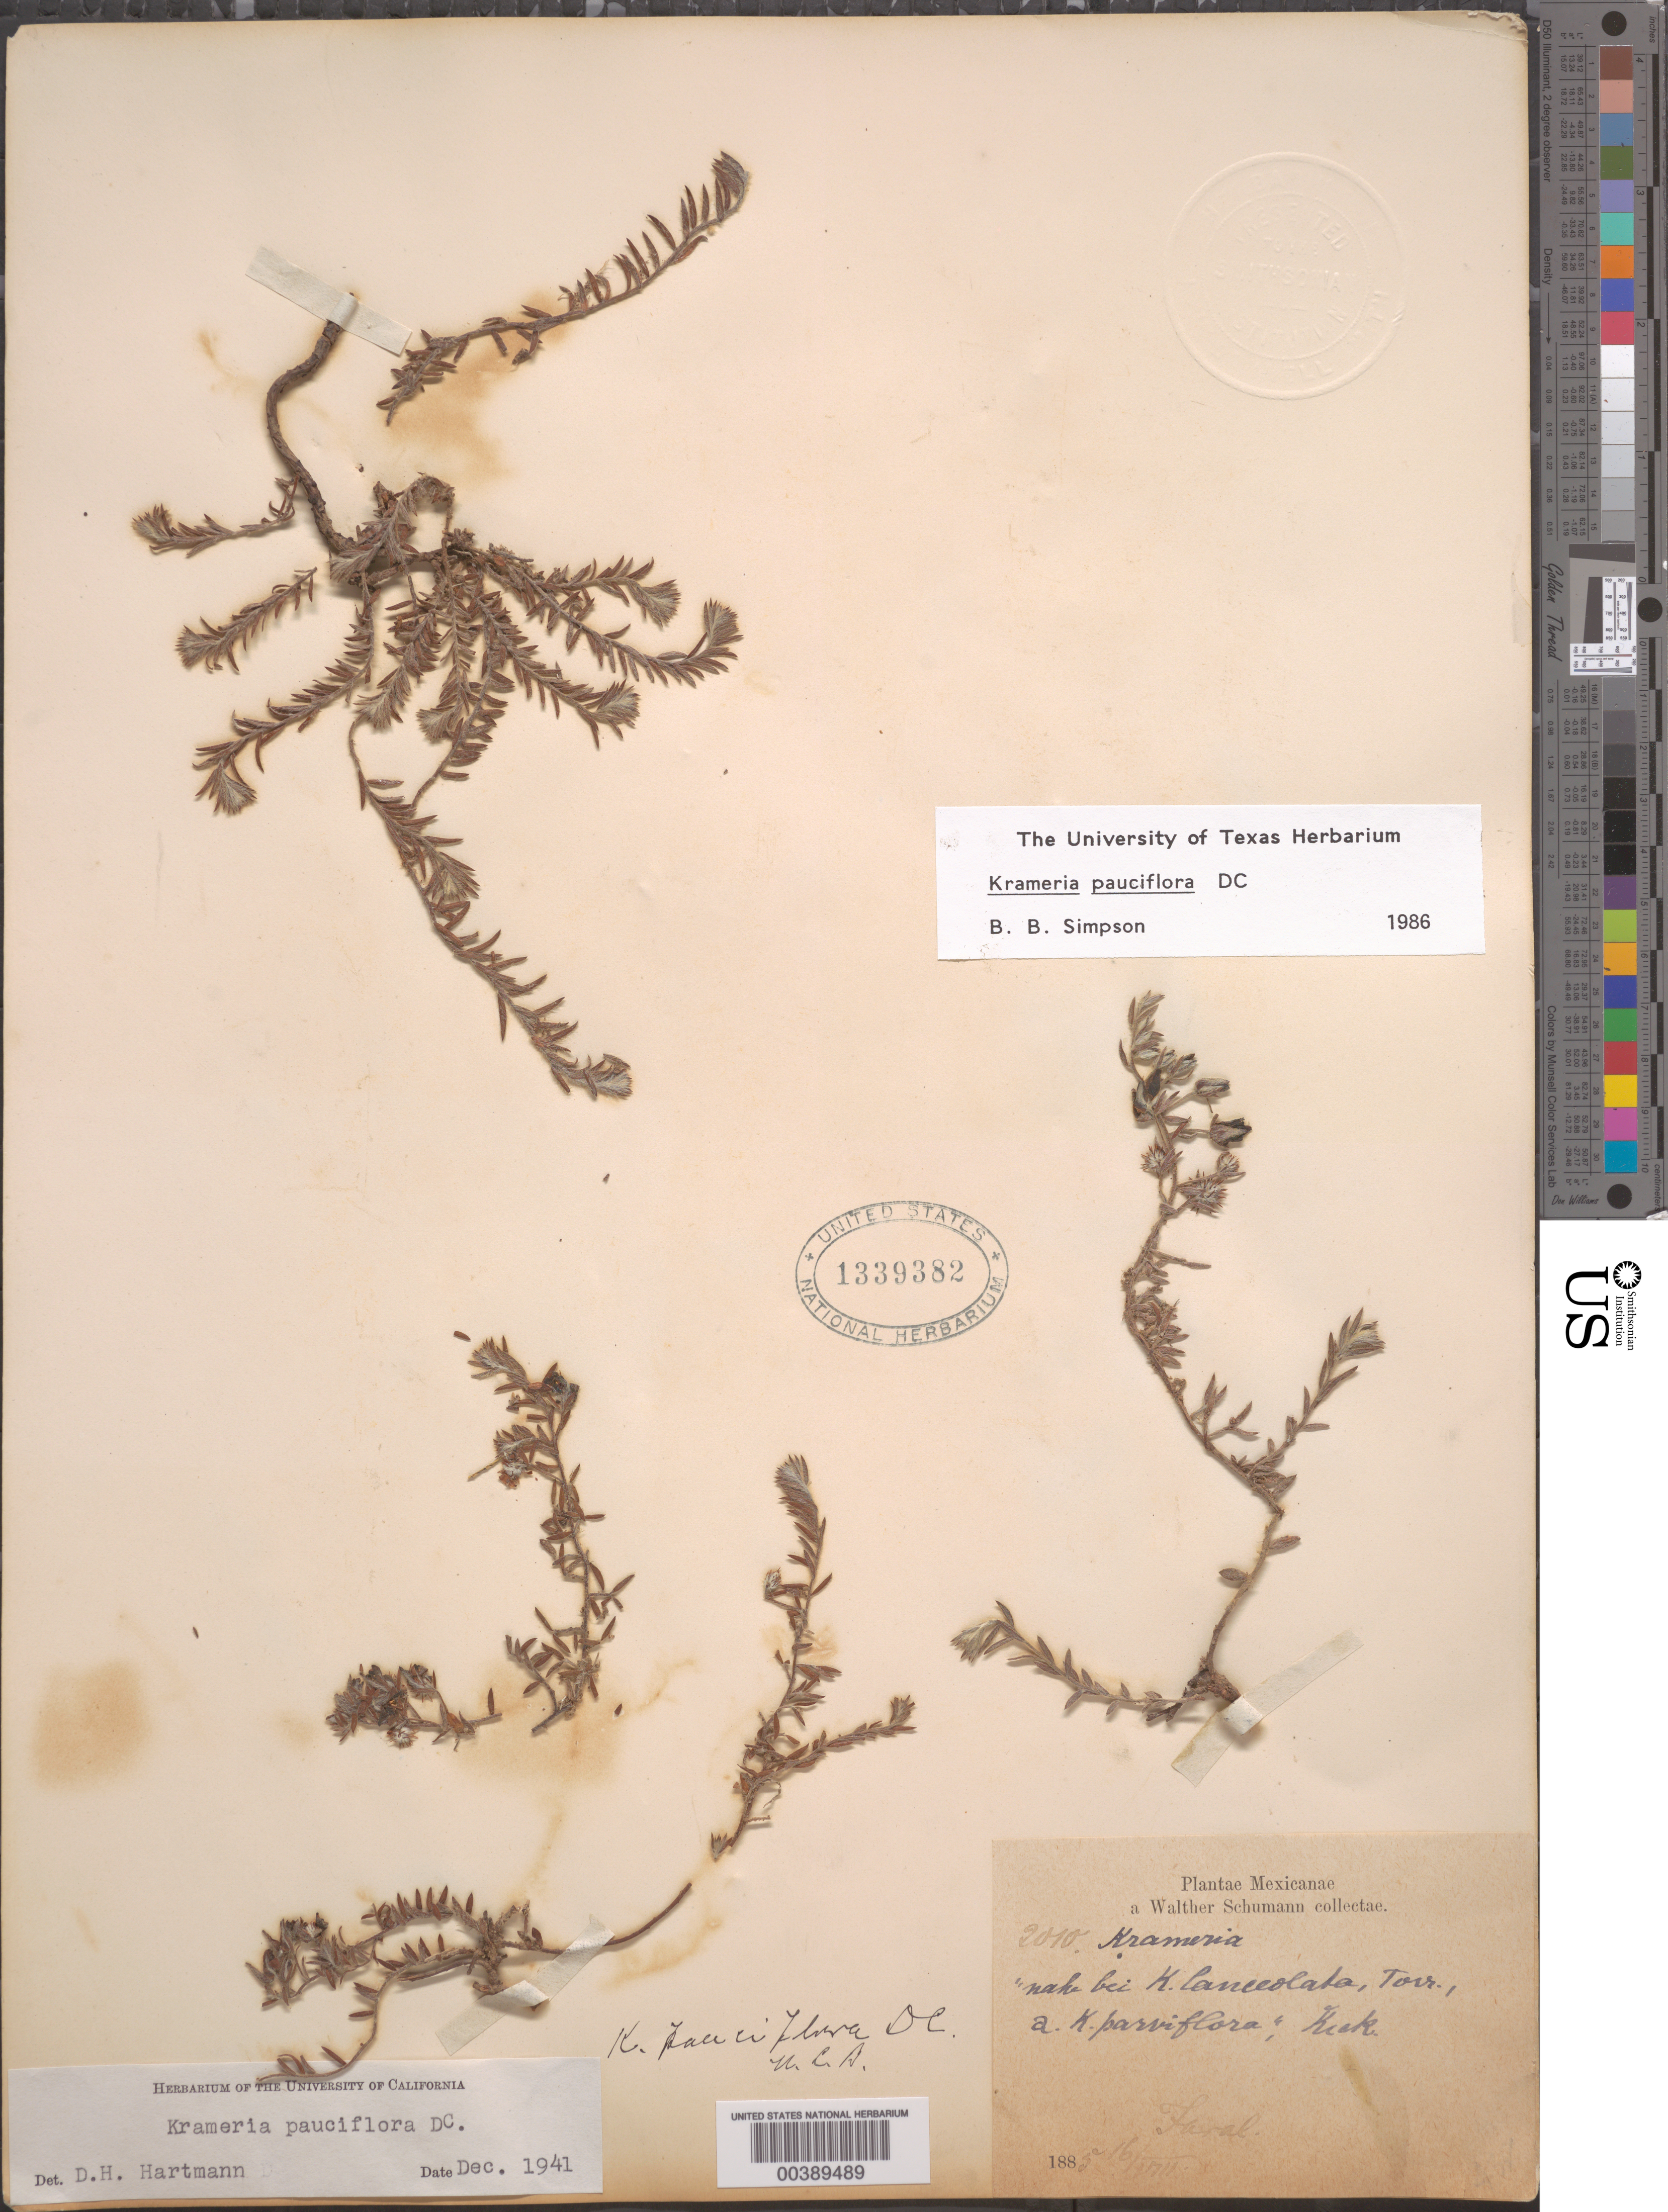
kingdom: Plantae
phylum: Tracheophyta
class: Magnoliopsida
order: Zygophyllales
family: Krameriaceae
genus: Krameria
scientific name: Krameria pauciflora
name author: DC.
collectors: W. Schumann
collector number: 2010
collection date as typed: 16 Aug 1885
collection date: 1885-08-16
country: Mexico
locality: Faral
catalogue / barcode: US 1339382